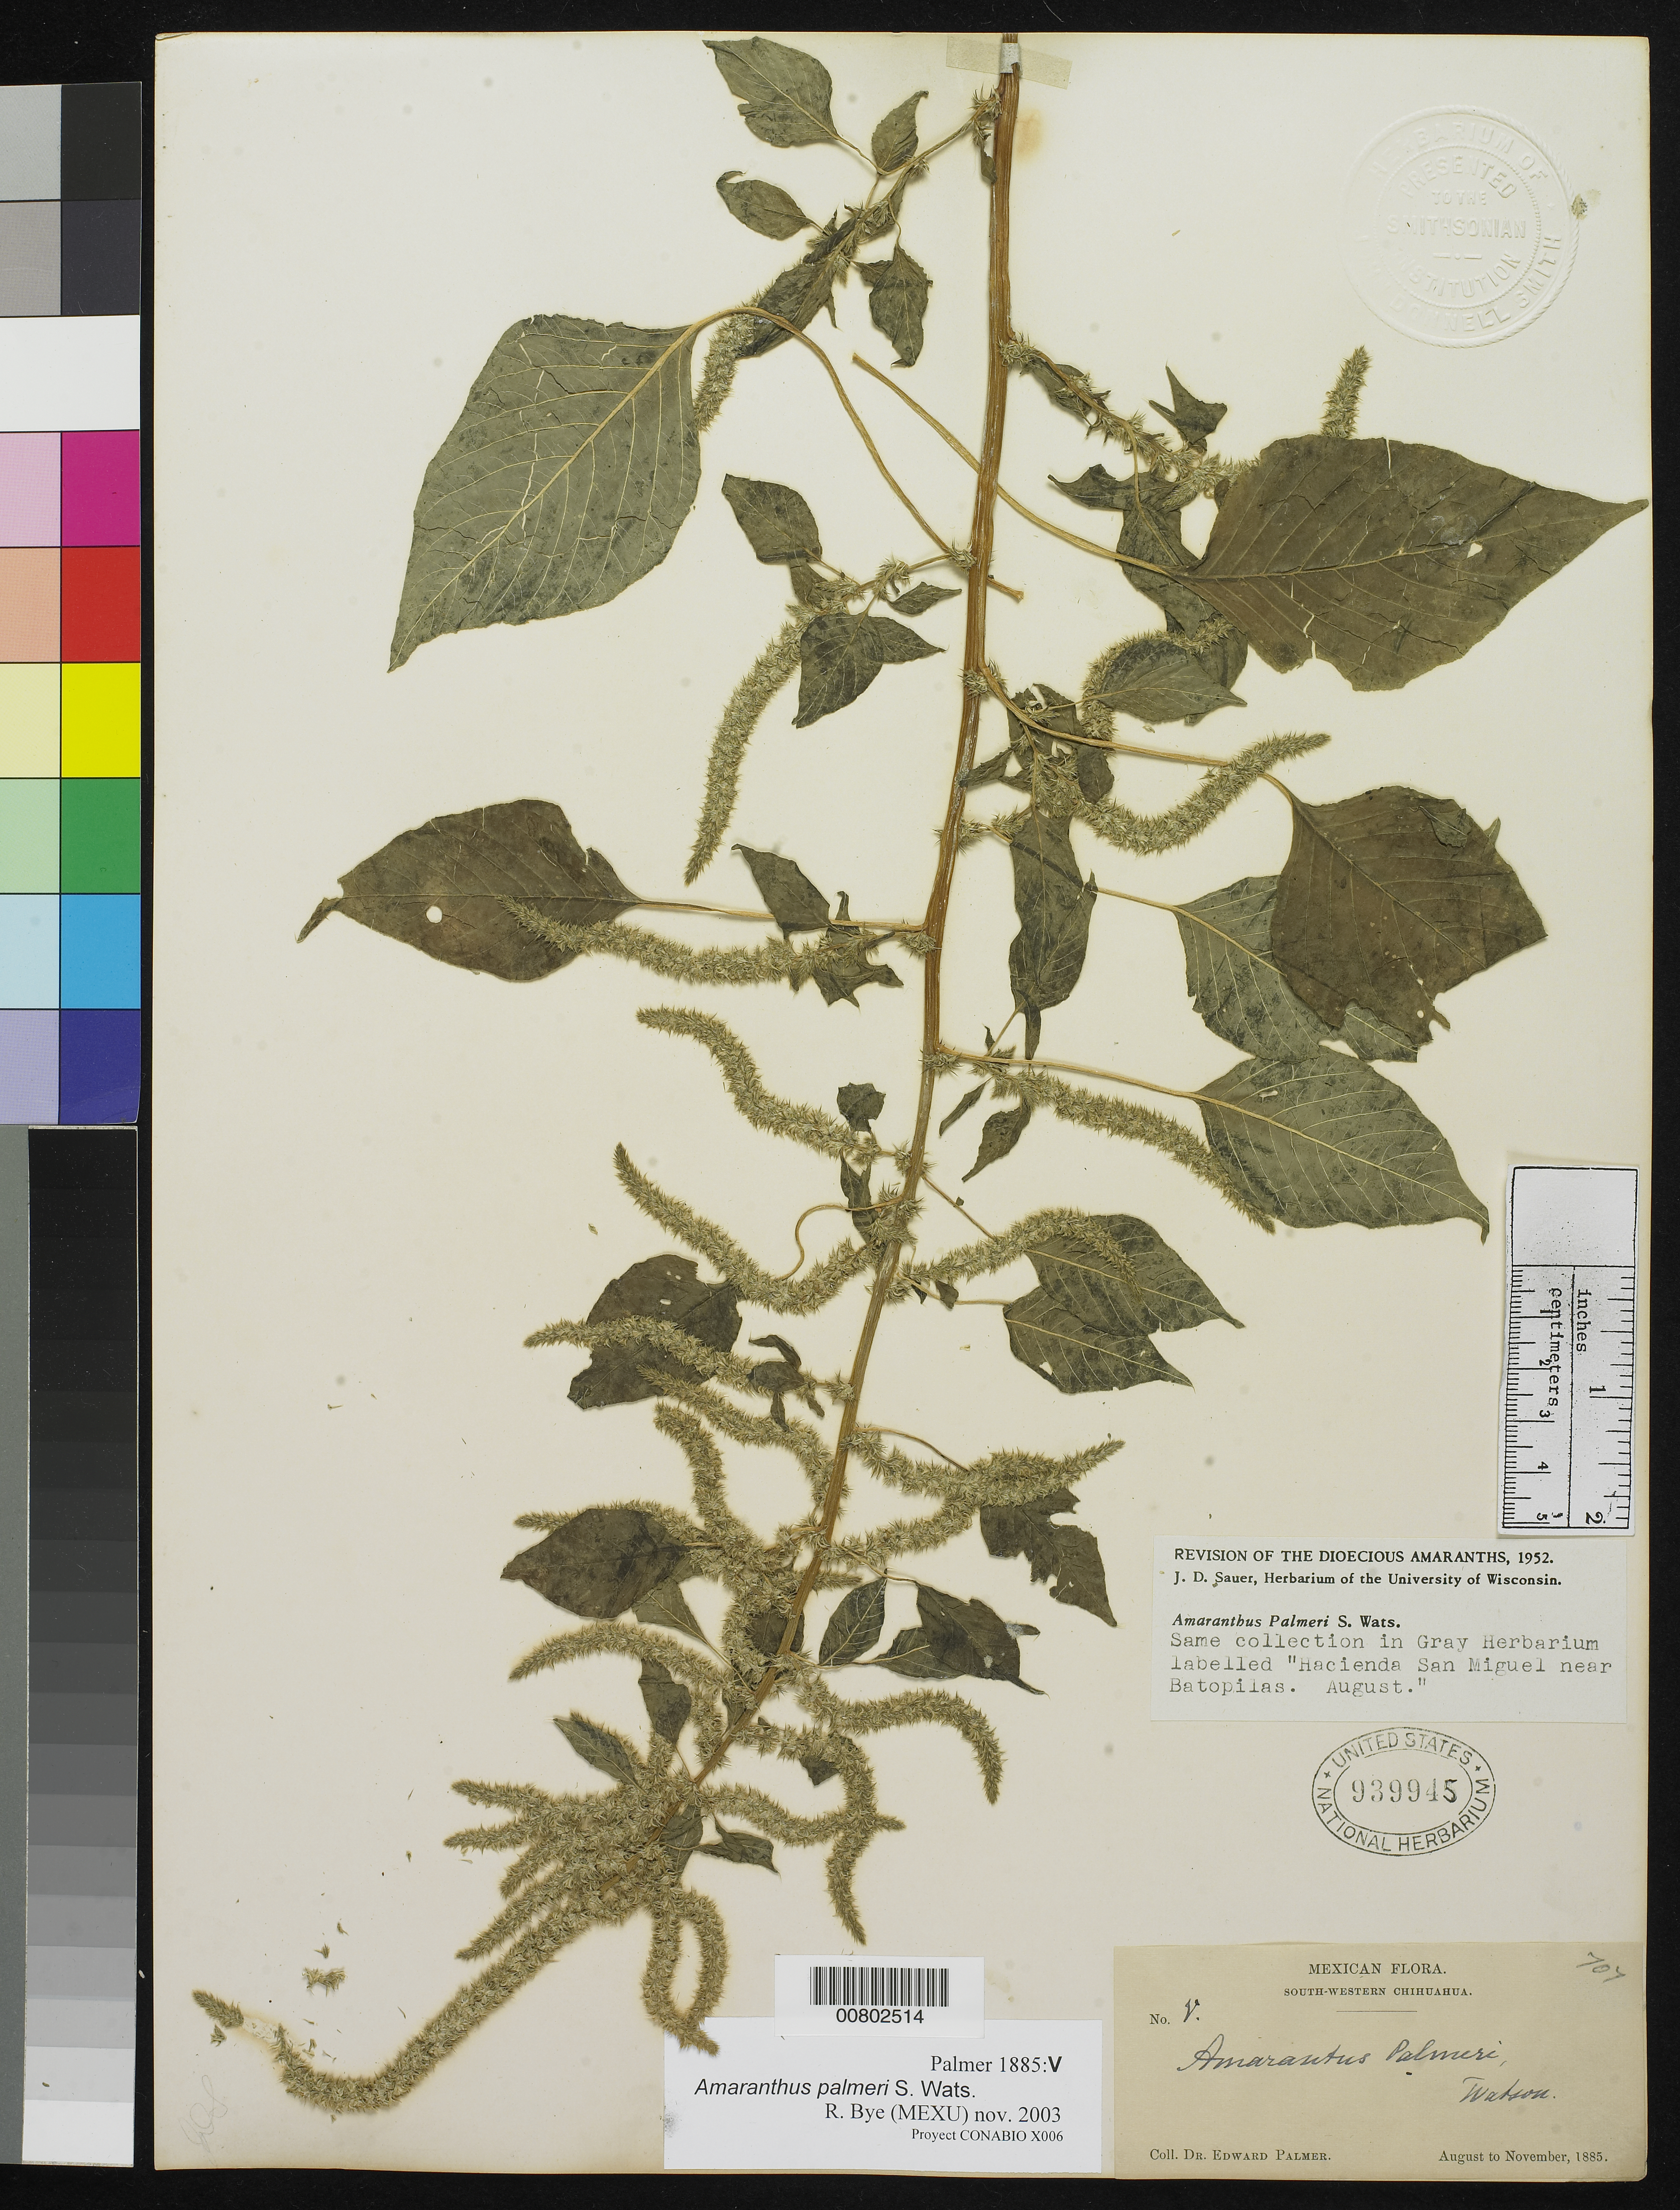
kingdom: Plantae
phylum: Tracheophyta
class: Magnoliopsida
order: Caryophyllales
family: Amaranthaceae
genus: Amaranthus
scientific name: Amaranthus palmeri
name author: S. Watson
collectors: E. Palmer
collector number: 707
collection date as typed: Aug 1885 to -- Nov 1885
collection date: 1885-08/1885-11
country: Mexico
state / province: Chihuahua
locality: V SW Chihuahua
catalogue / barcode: US 939945